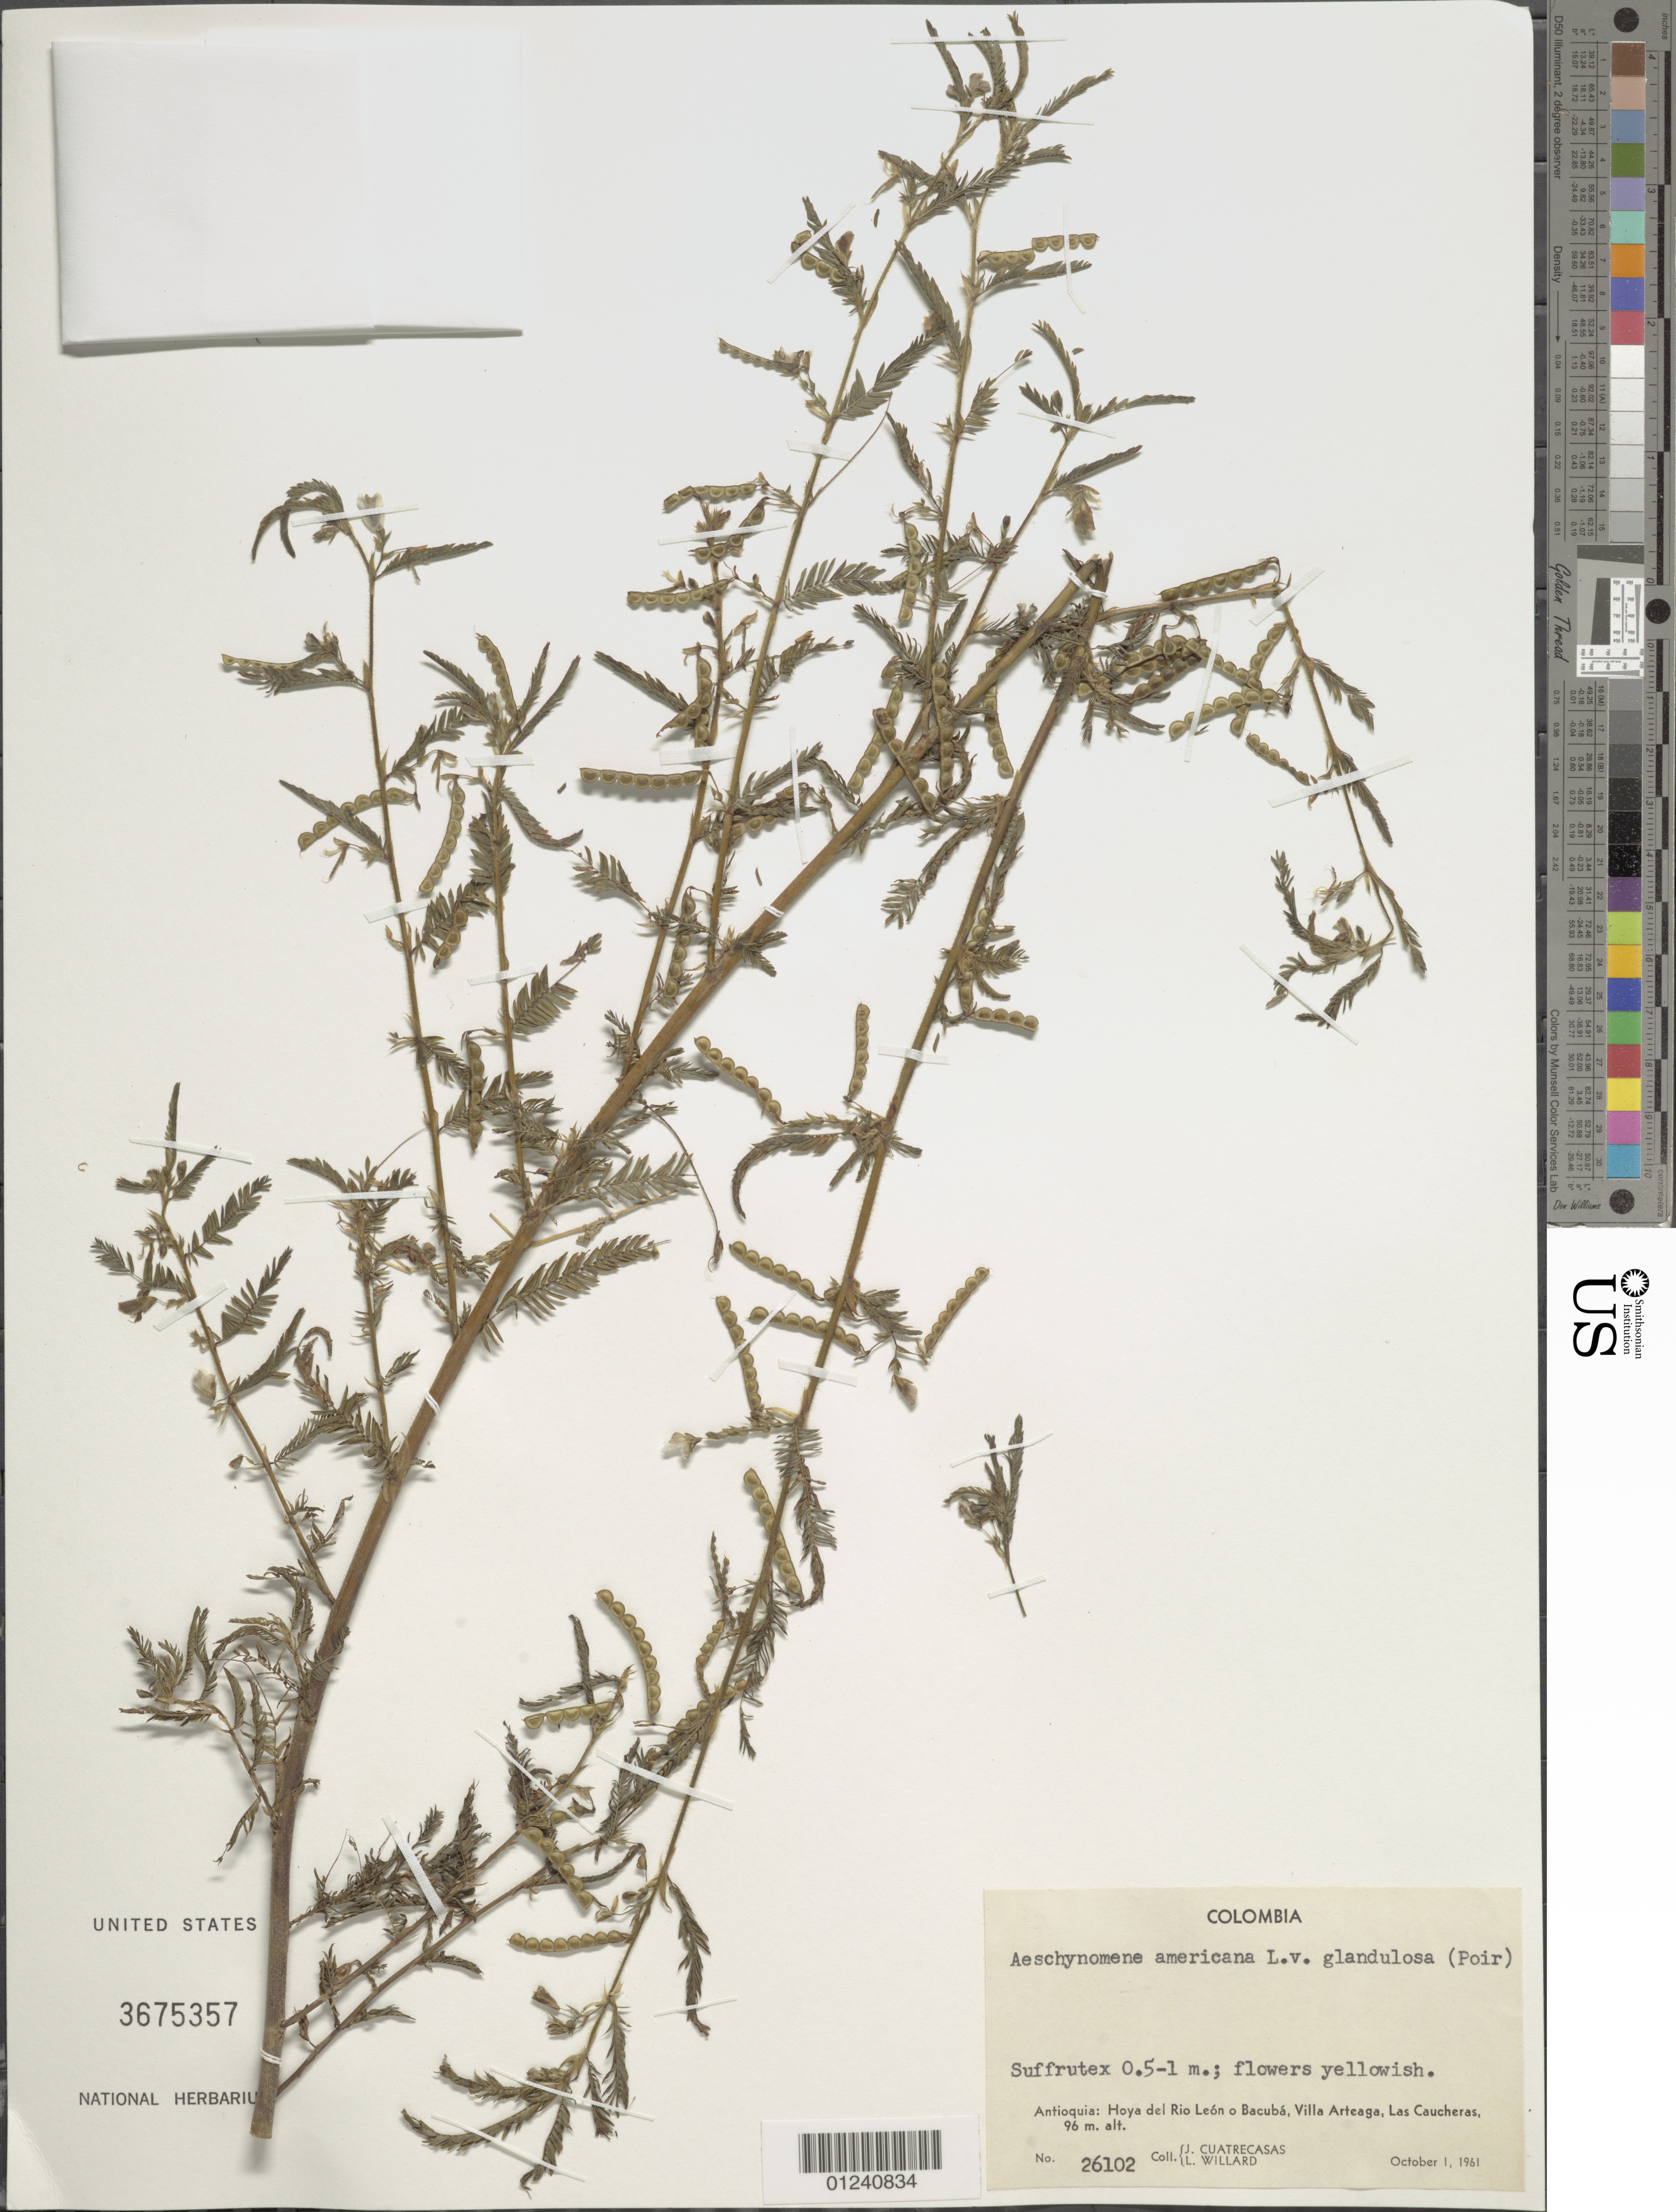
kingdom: Plantae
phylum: Tracheophyta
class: Magnoliopsida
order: Fabales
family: Fabaceae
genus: Aeschynomene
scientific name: Aeschynomene americana var. americana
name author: L.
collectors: J. Cuatrecasas & L. Willard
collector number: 26102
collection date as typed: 1 Oct 1961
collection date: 1961-10-01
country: Colombia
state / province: Antioquia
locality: Hoya del Rio Leon o Bacuba, Villa Arteaga, Las Caucheras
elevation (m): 96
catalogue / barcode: US 3675357